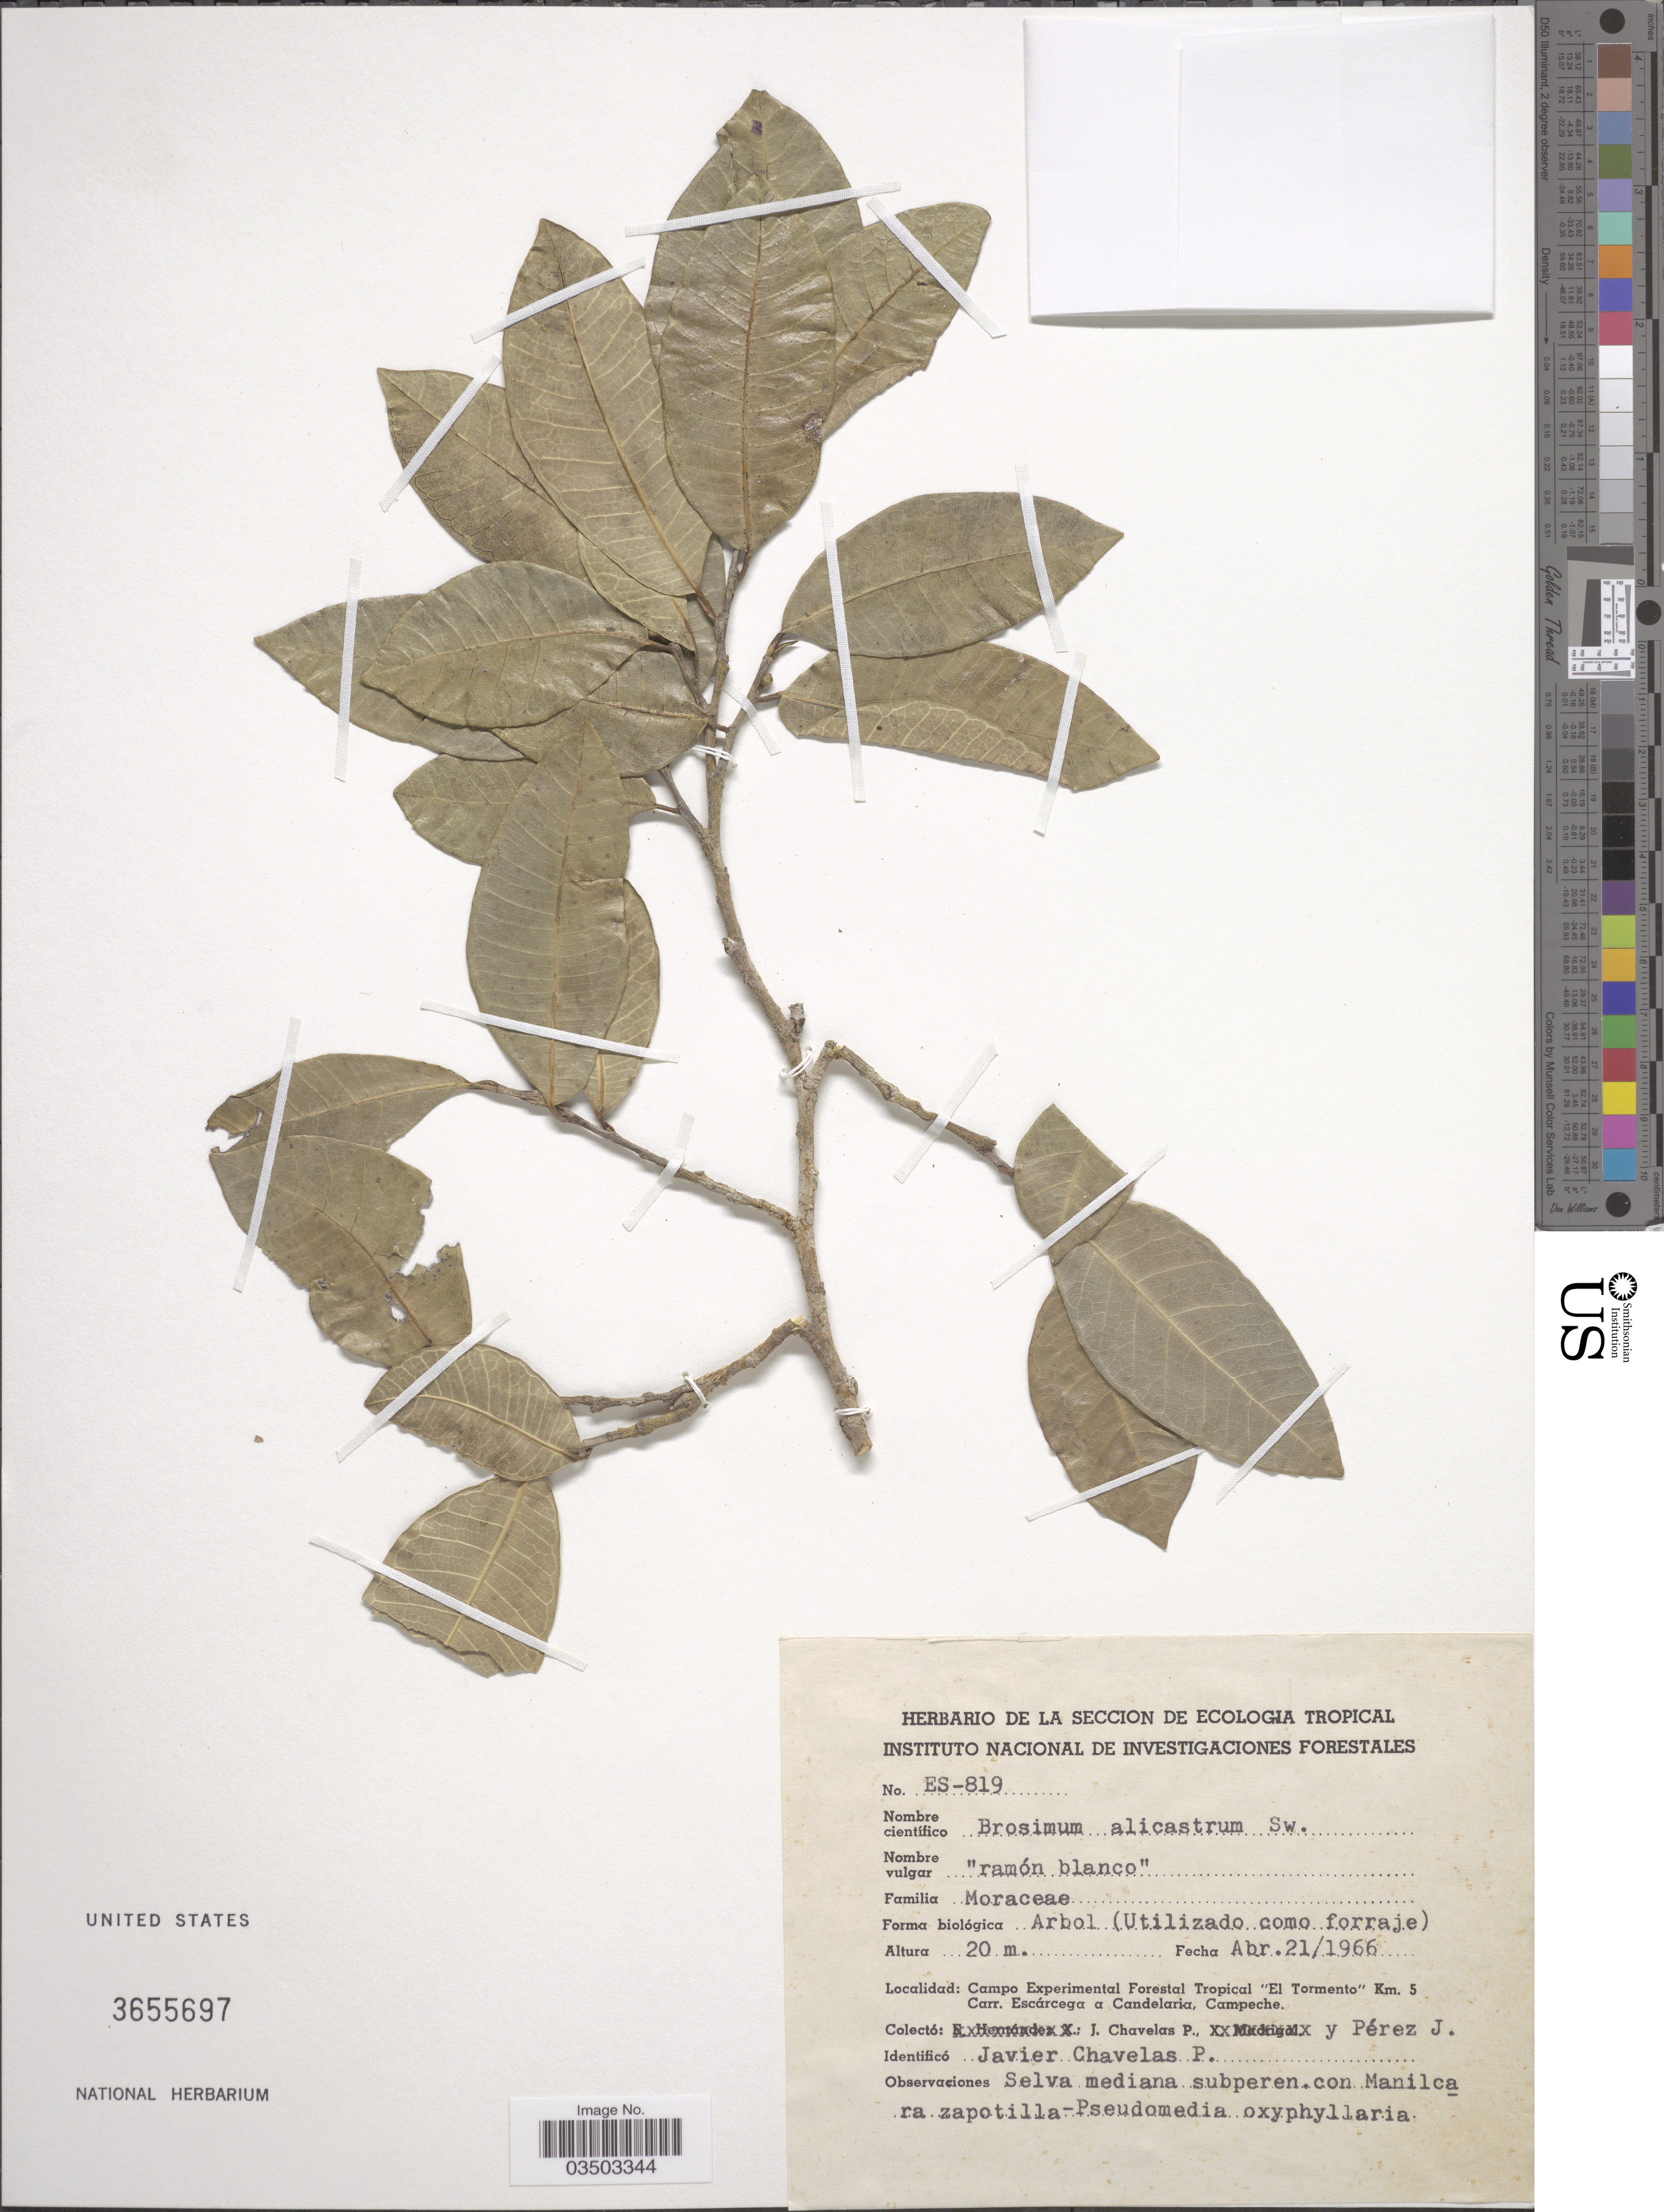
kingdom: Plantae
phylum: Tracheophyta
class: Magnoliopsida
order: Rosales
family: Moraceae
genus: Brosimum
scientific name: Brosimum alicastrum subsp. alicastrum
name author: Sw.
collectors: J. Chavelas P. & J. Pérez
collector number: ES-819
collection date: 1966-04-21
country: Mexico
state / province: Campeche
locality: Campo Experimental Forestal Tropical 'El Tormento' Km. 5 Carr. Escárcega a Candelaria.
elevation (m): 20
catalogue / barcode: US 3655697